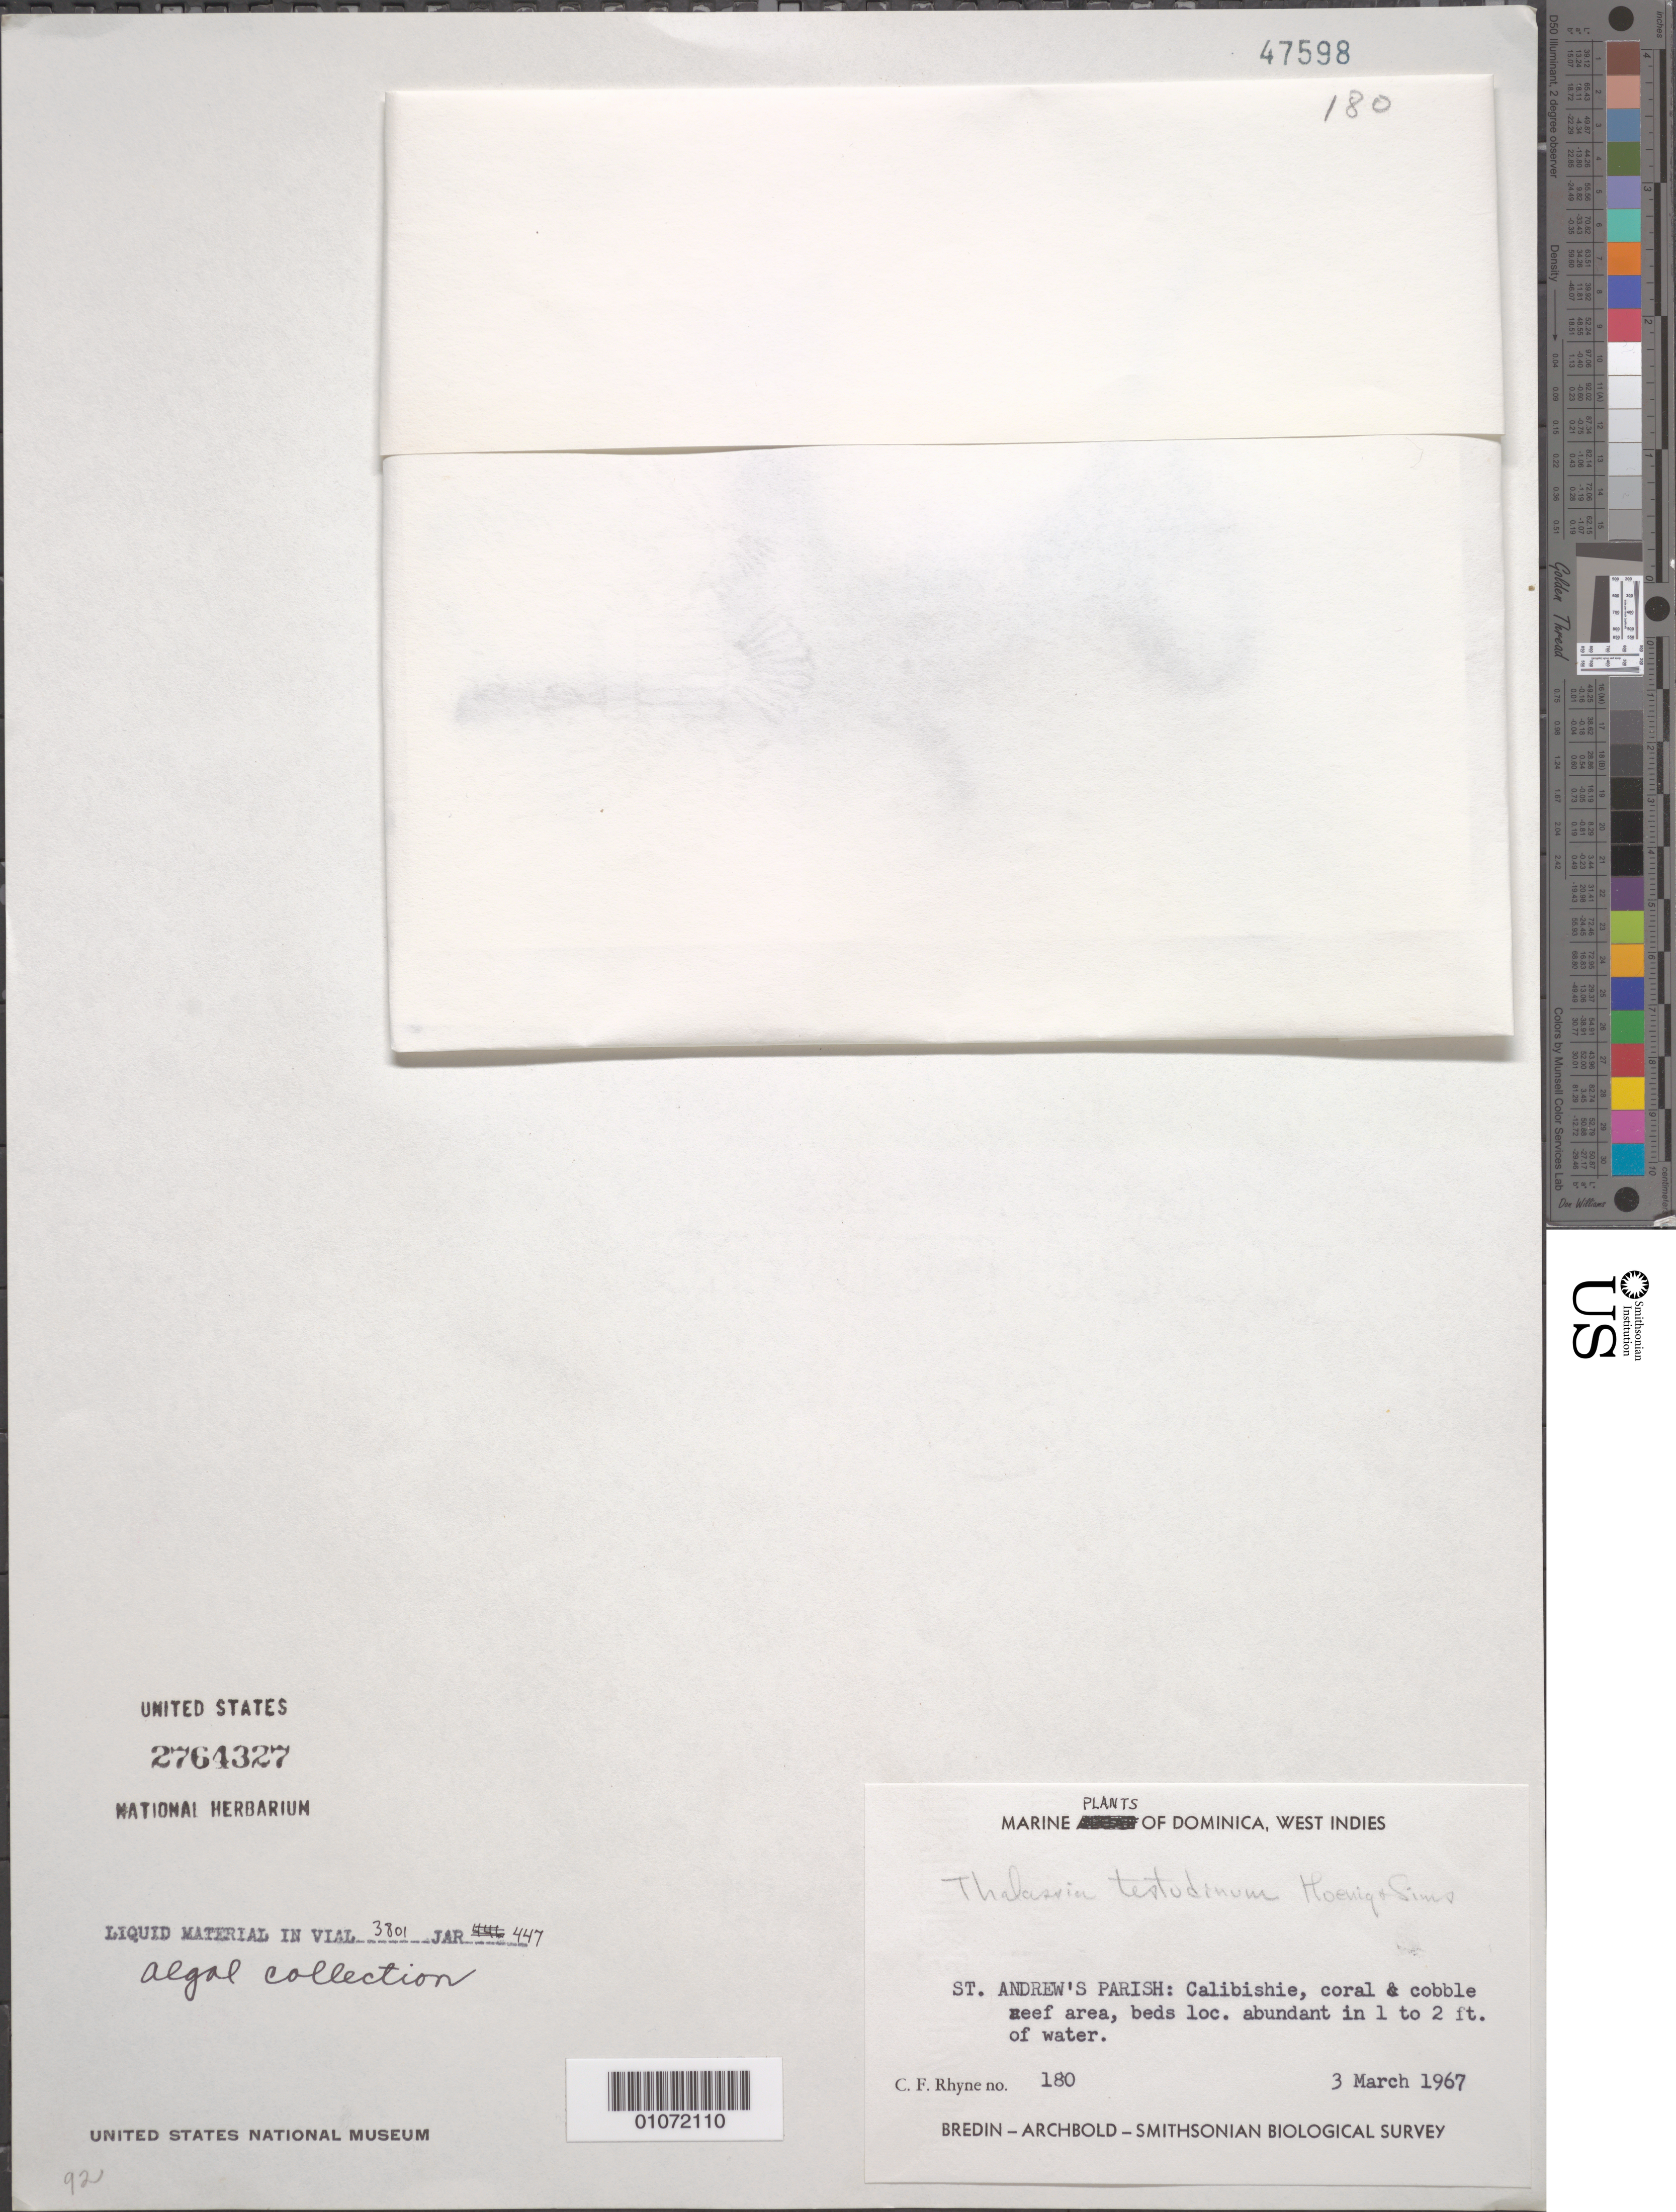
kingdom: Plantae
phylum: Tracheophyta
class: Liliopsida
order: Alismatales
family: Hydrocharitaceae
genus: Thalassia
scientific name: Thalassia testudinum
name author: Banks & Sol. ex K.D. Koenig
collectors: C. F. Rhyne & C. F. Rhyne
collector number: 180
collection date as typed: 03 Mar 1967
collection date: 1967-03-03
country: Jamaica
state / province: Saint Andrew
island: Jamaica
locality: Calibishie, coral and cobble reef area, beds loc. abundant in 1 to 2 feet of water.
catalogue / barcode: US 2764327